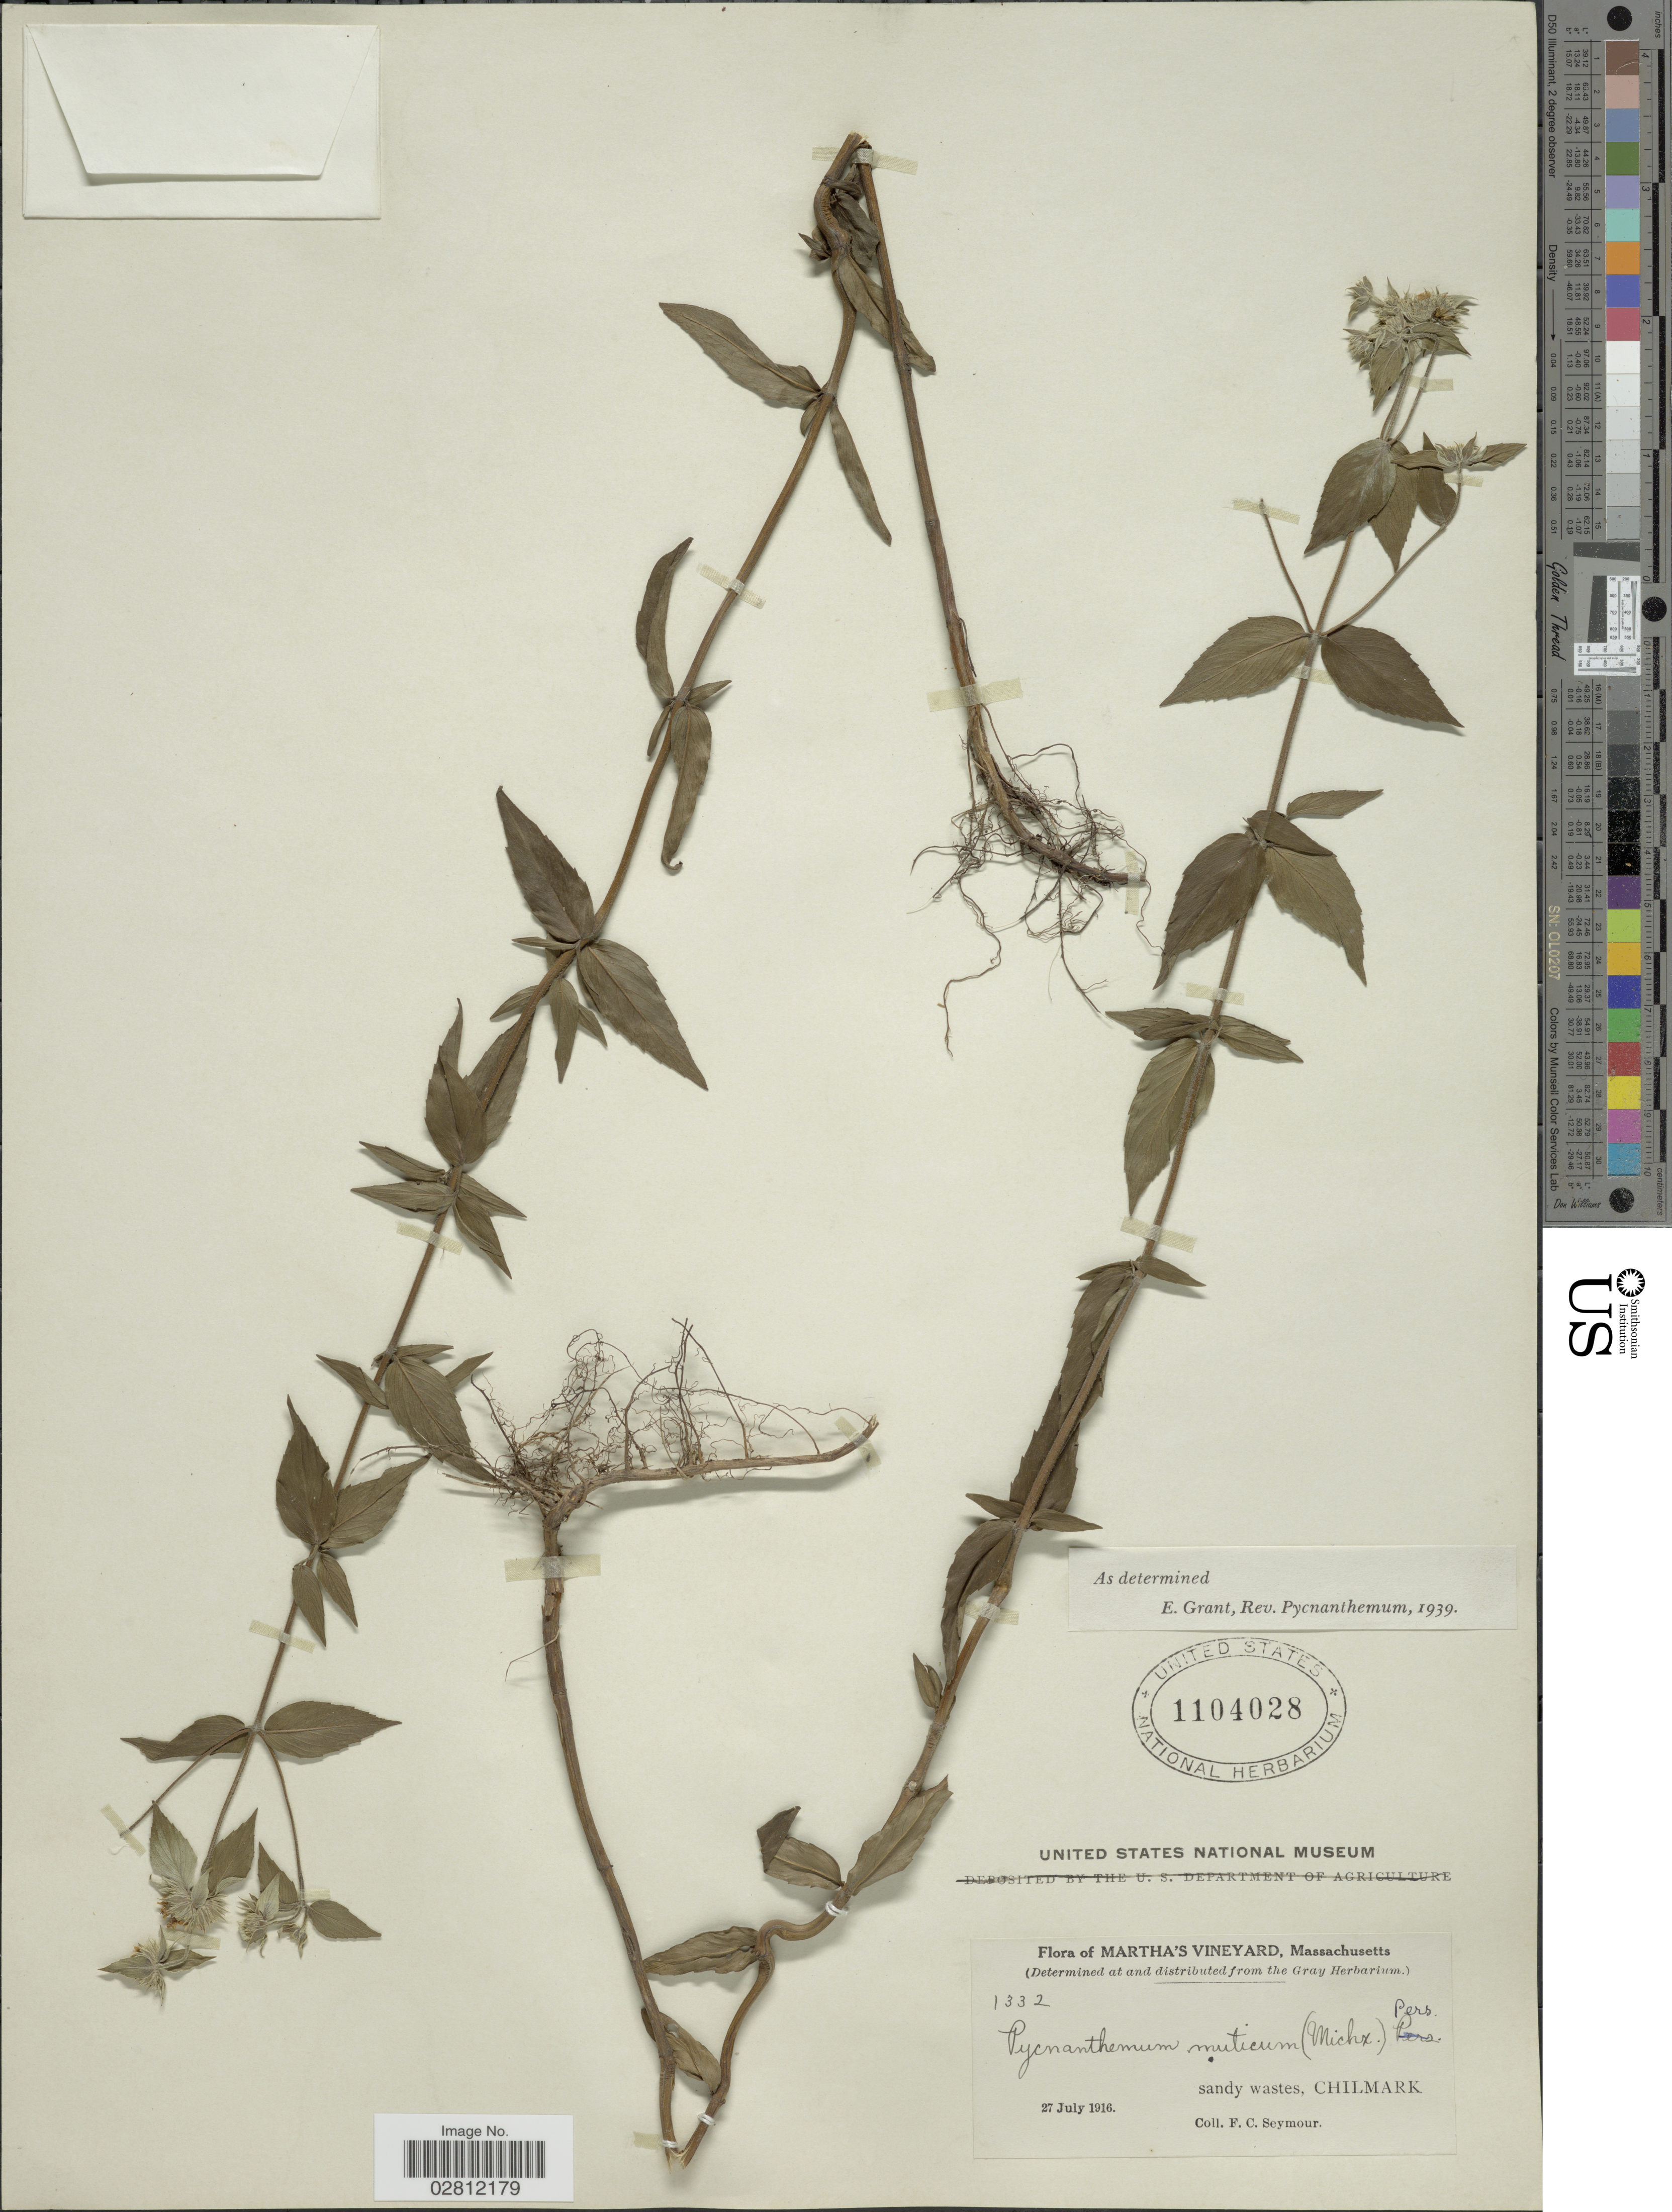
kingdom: Plantae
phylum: Tracheophyta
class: Magnoliopsida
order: Lamiales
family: Lamiaceae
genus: Pycnanthemum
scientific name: Pycnanthemum muticum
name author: (Michx.) Pers.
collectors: F. C. Seymour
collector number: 1332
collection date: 1916-07-27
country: United States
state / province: Massachusetts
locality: Martha's Vineyard, Chilmark.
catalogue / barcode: US 1104028